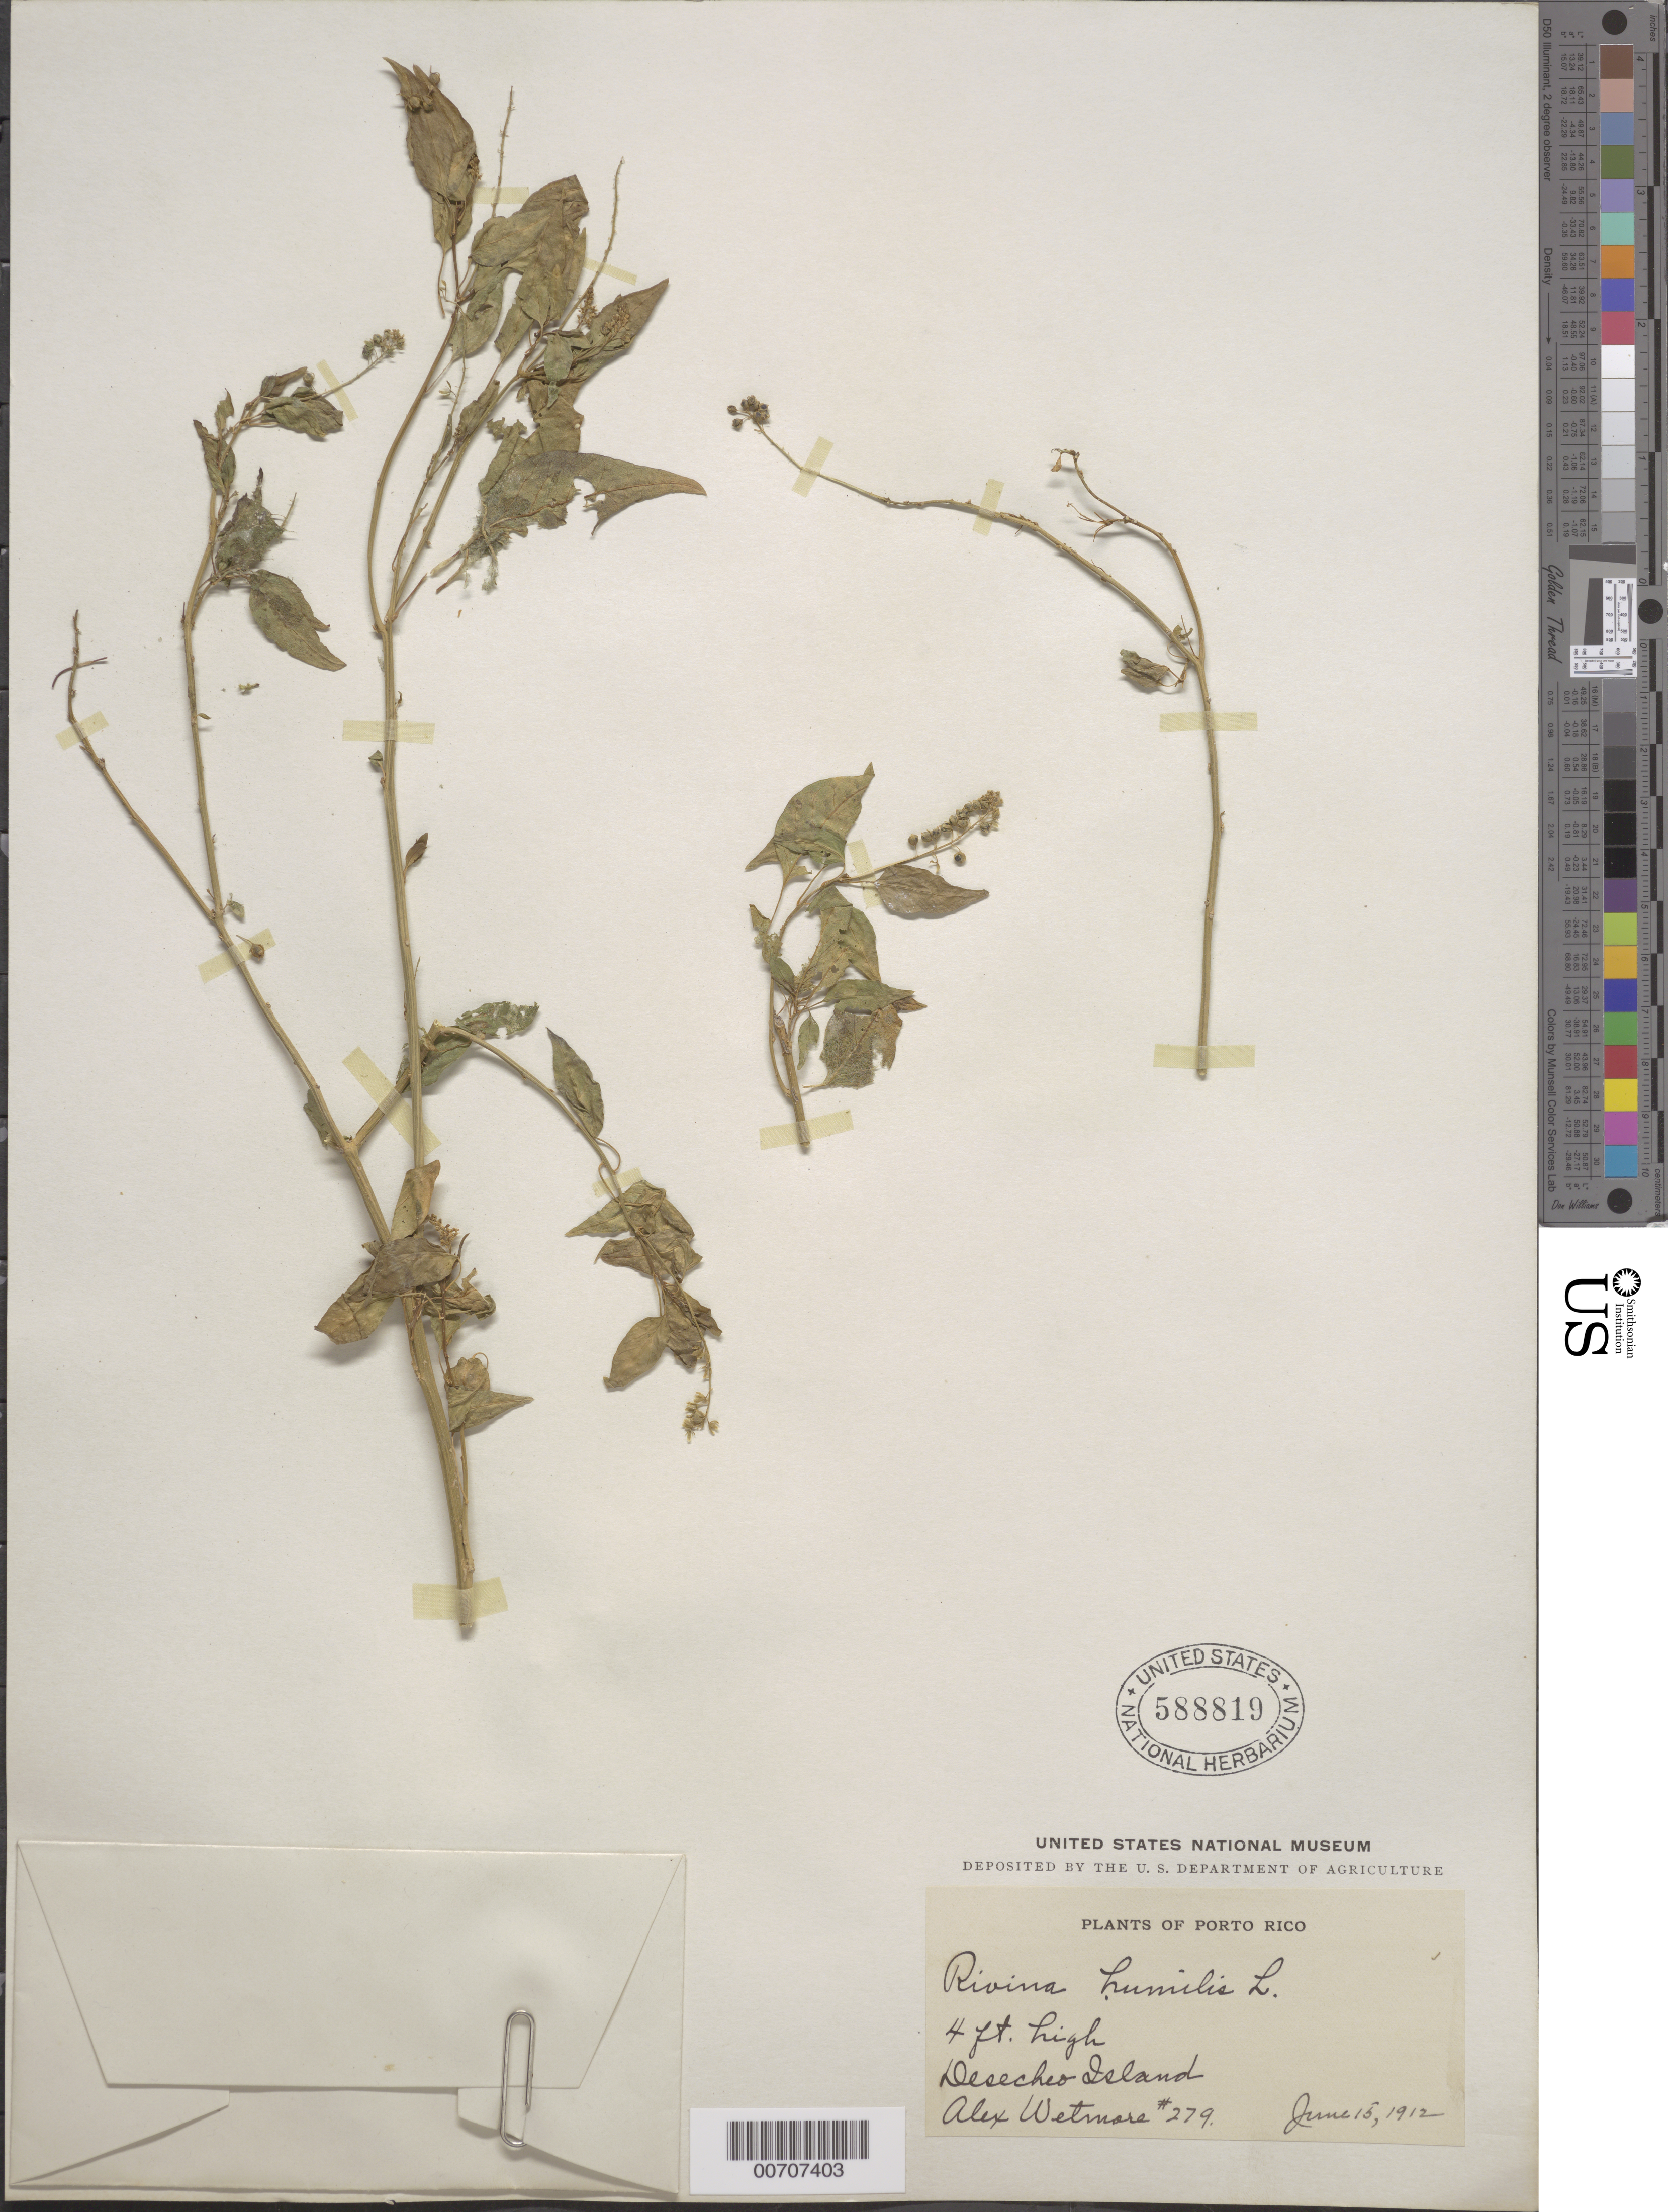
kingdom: Plantae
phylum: Tracheophyta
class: Magnoliopsida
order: Caryophyllales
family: Phytolaccaceae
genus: Rivina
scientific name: Rivina humilis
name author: L.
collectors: A. Wetmore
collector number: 279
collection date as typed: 15 Jun 1912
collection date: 1912-06-15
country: Puerto Rico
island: Desecheo Island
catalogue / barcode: US 588819